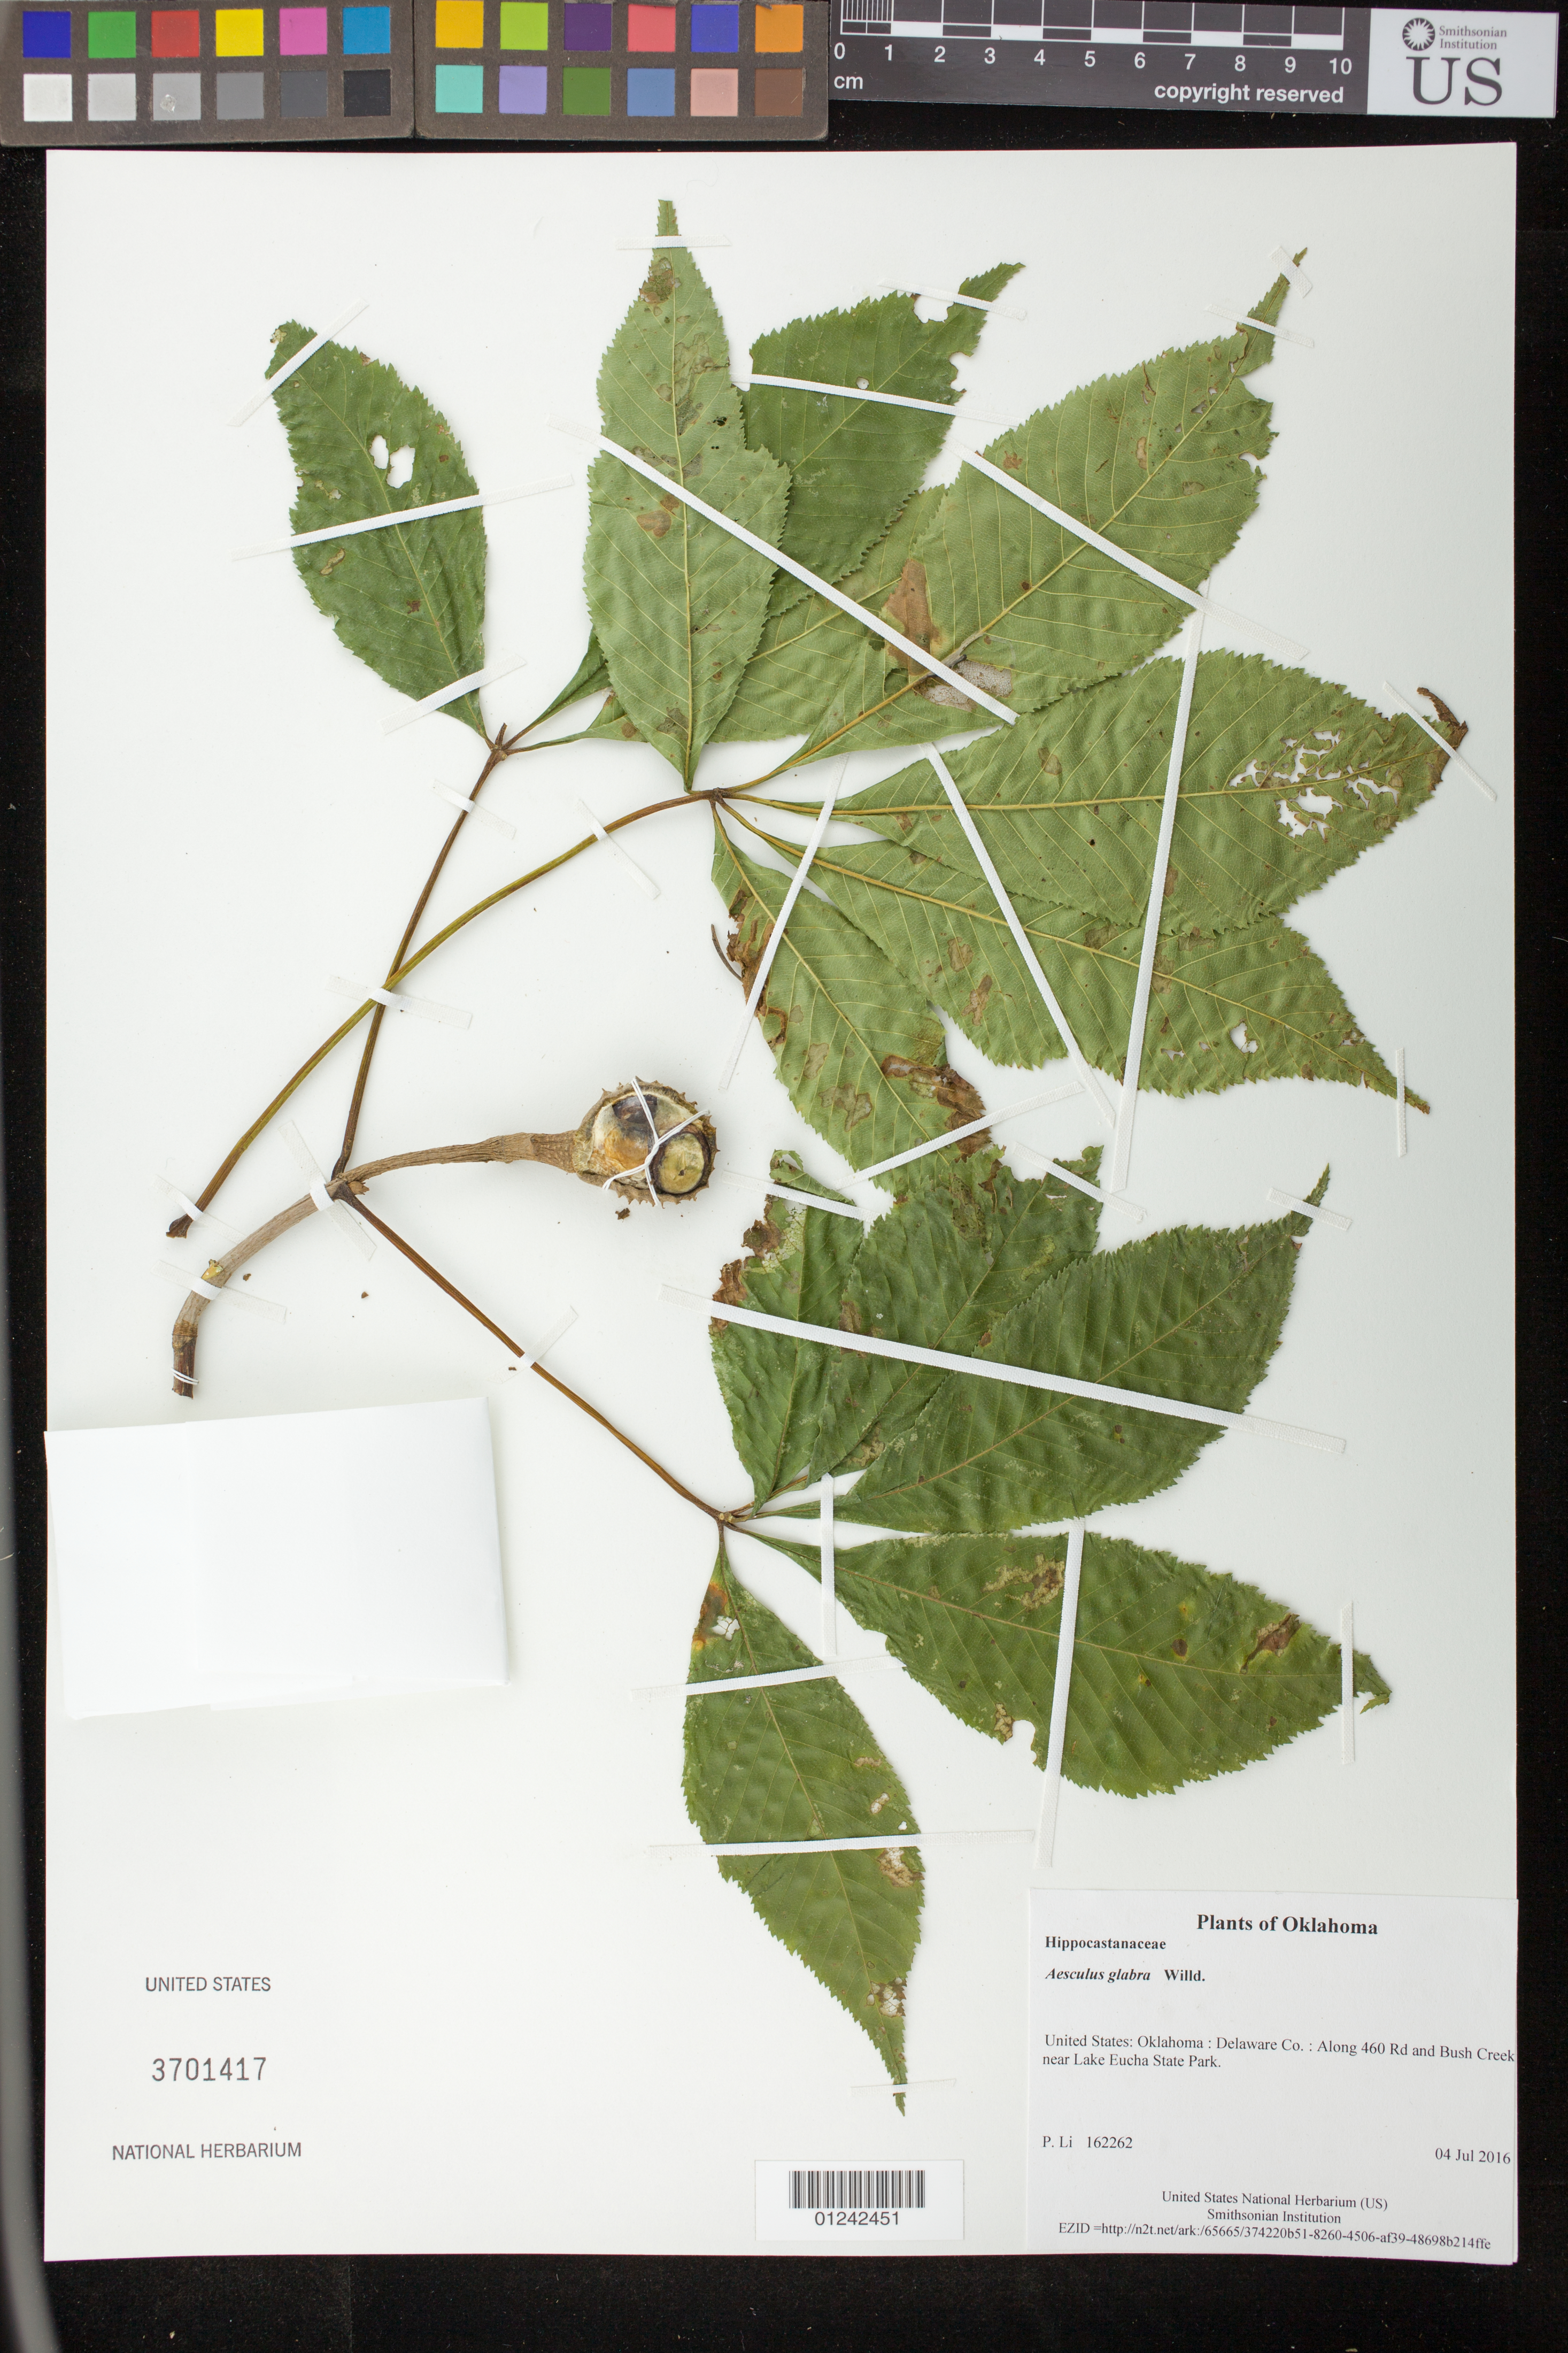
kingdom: Plantae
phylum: Tracheophyta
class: Magnoliopsida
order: Sapindales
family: Sapindaceae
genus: Aesculus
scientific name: Aesculus glabra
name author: Willd.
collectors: P. Li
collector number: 162262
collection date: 2016-07-04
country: United States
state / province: Oklahoma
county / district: Delaware Co.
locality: Along 460 Rd and Bush Creek near Lake Eucha State Park.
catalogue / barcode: US 3701417